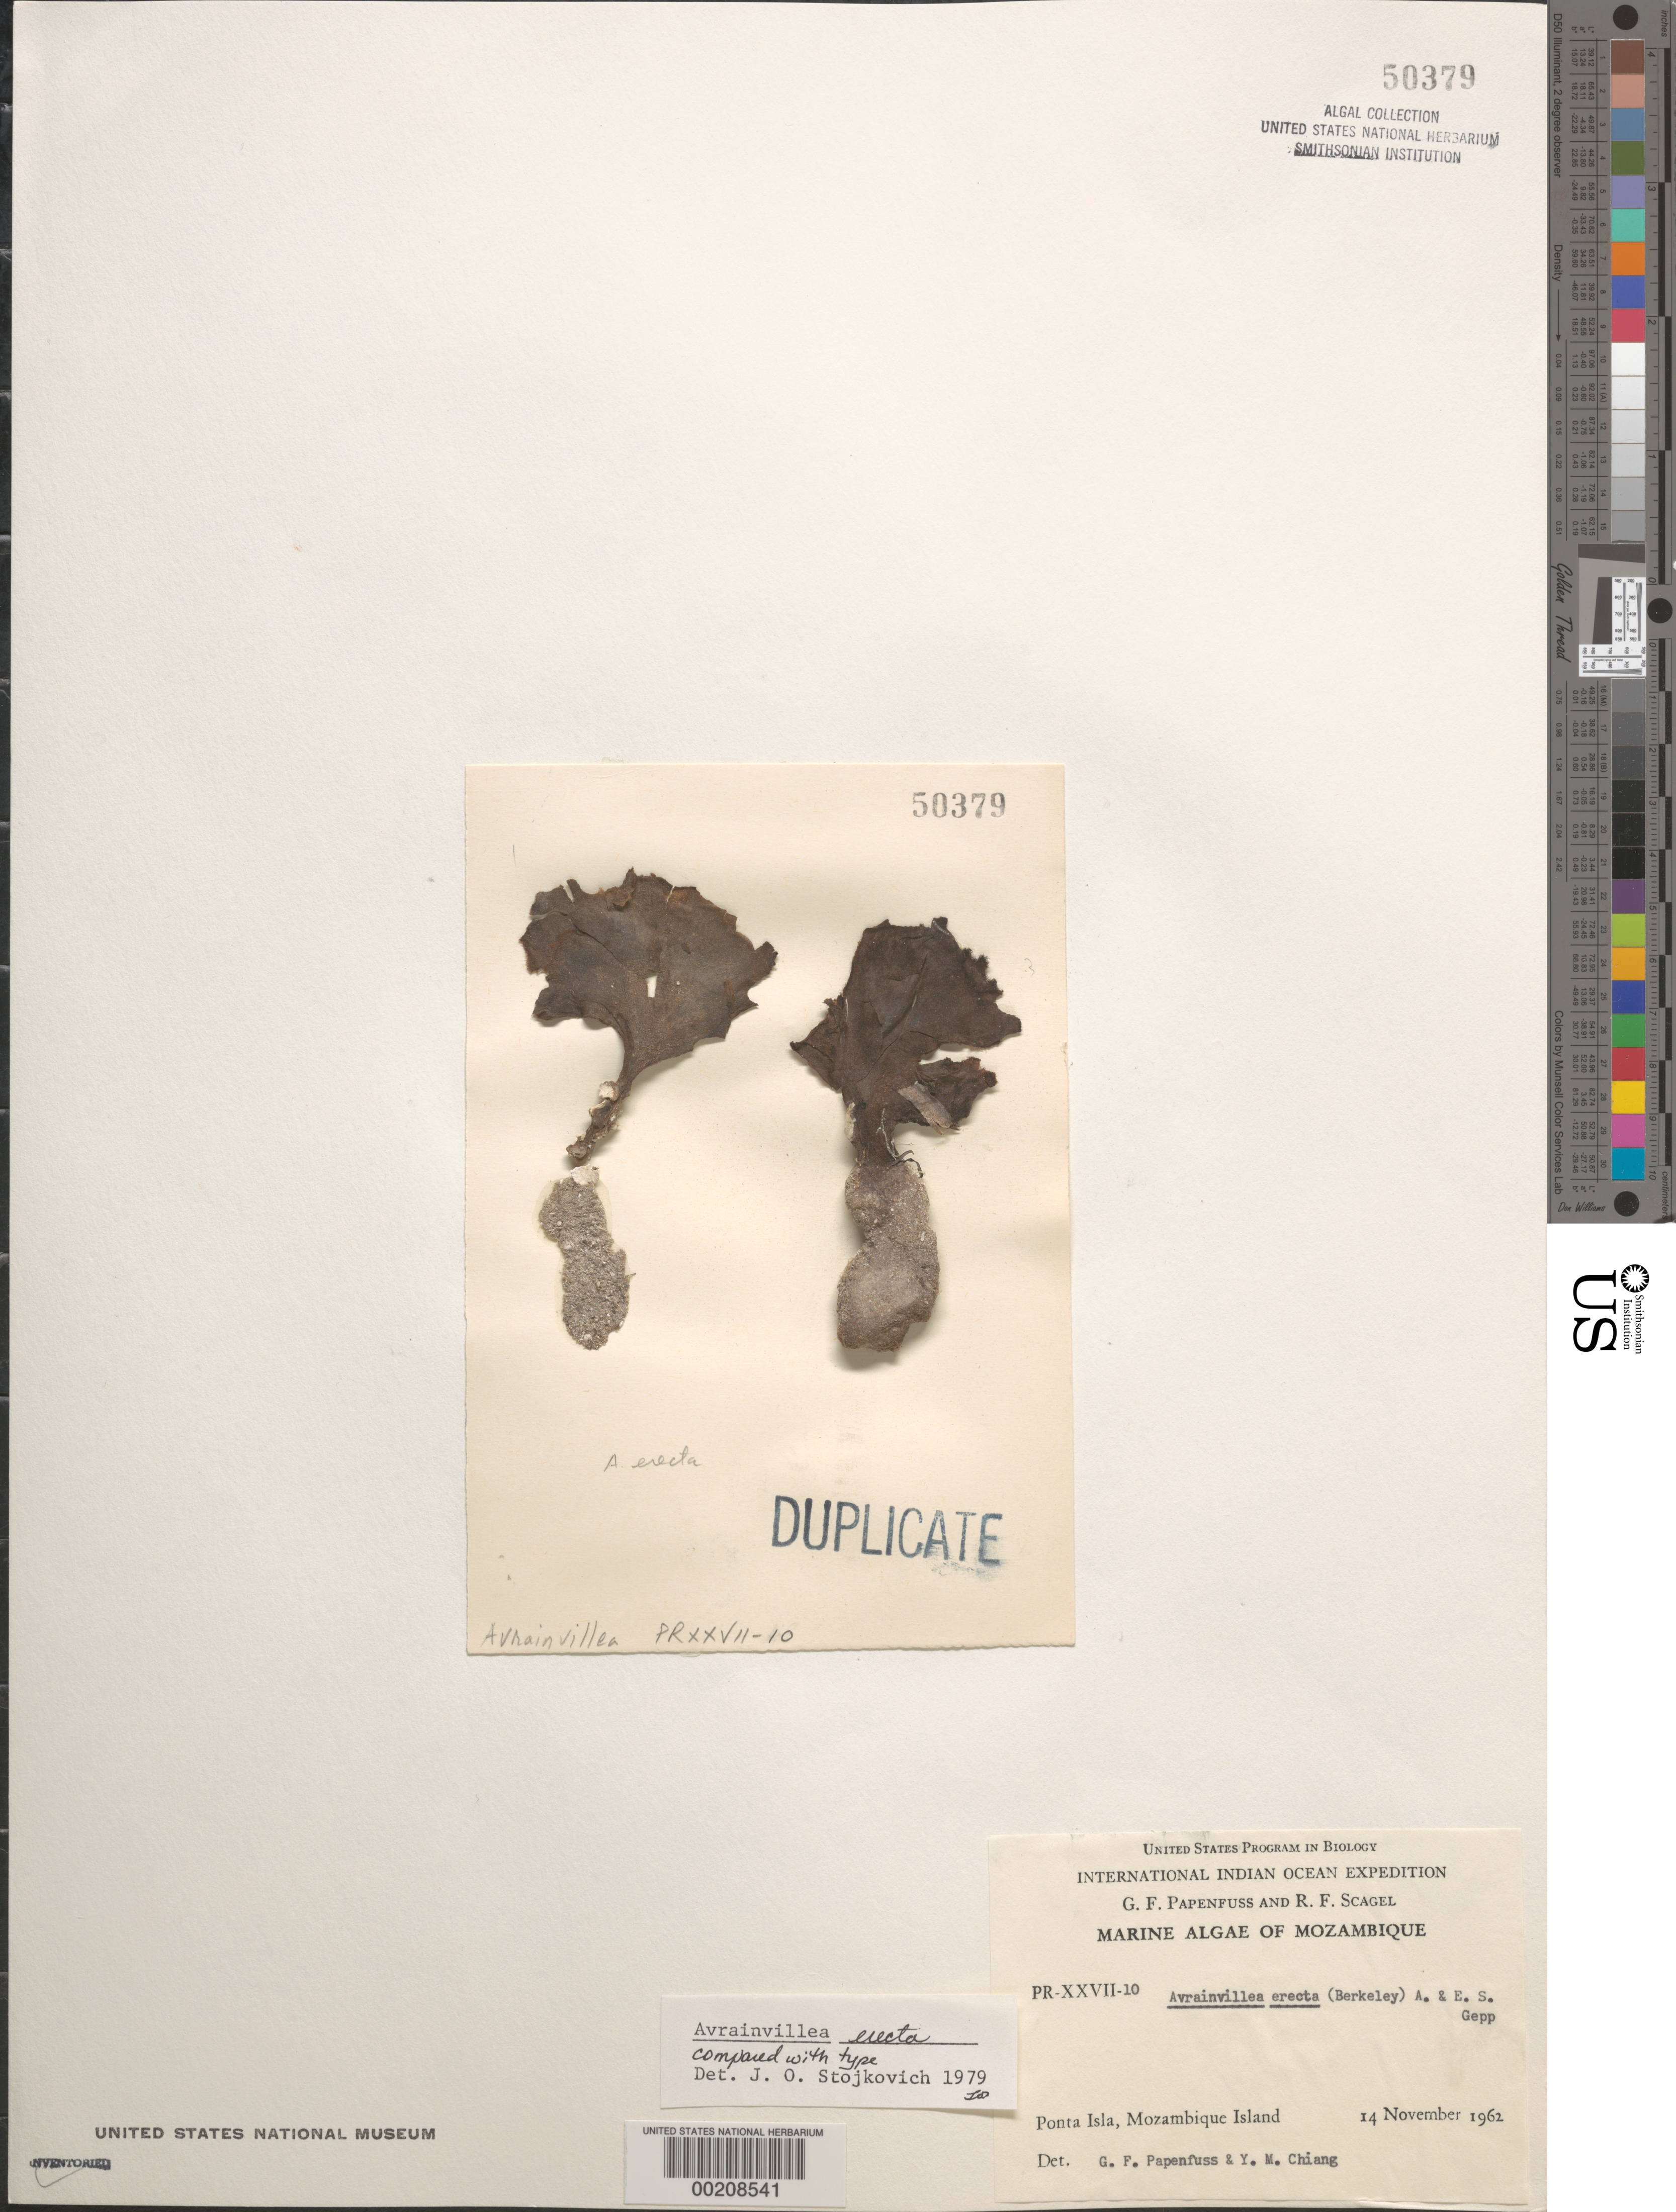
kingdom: Plantae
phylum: Chlorophyta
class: Ulvophyceae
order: Bryopsidales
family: Dichotomosiphonaceae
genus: Avrainvillea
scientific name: Avrainvillea erecta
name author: (M.J. Berkeley) A. Gepp & E. Gepp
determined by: Stojkovich, J. O.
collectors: G. Papenfuss & R. F. Scagel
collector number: PR-XXVII-10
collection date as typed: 14 Nov 1962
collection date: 1962-11-14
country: Mozambique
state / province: Nampula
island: Mozambique Island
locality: Ponta Isla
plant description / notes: International Indian Ocean Expedition, 1962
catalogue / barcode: US 50379